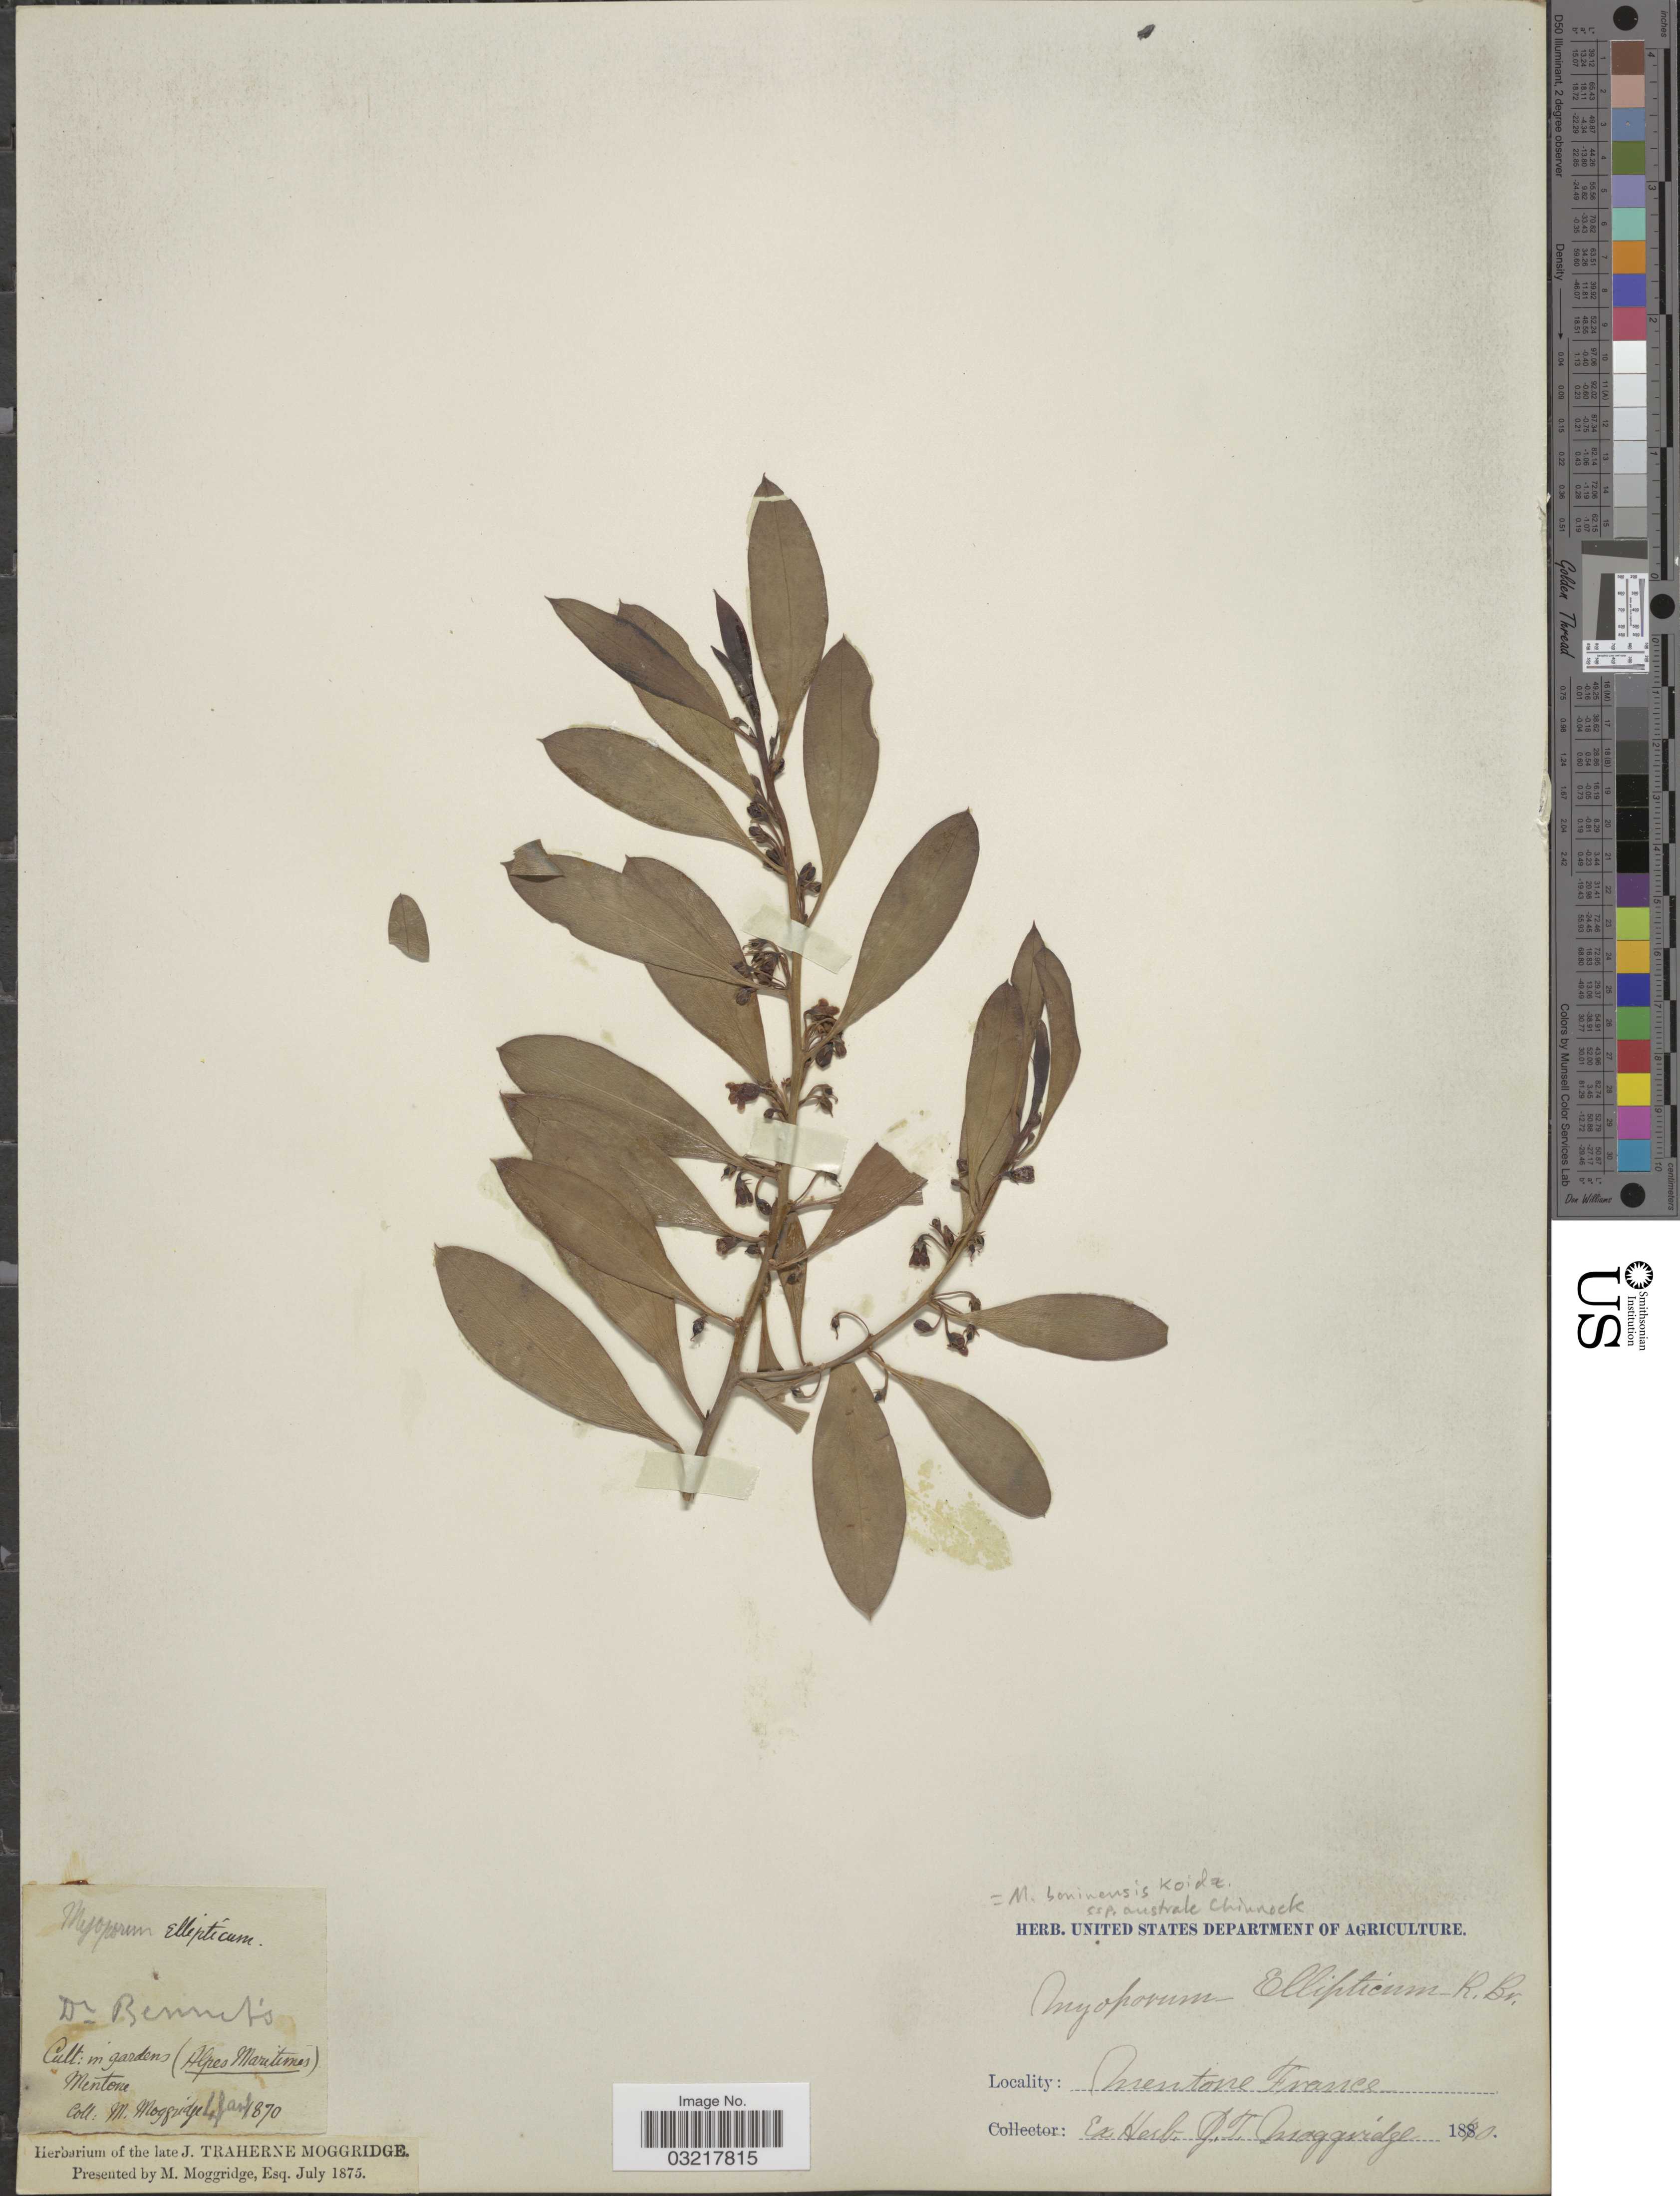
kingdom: Plantae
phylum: Tracheophyta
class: Magnoliopsida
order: Lamiales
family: Scrophulariaceae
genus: Myoporum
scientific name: Myoporum boninense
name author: Koidz.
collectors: M. Moggridge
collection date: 1870-01-04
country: France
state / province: Provence-Alpes-Côte d'Azur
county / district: Alpes-Maritimes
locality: Gardens (Alpes Maritimes) Mentone.